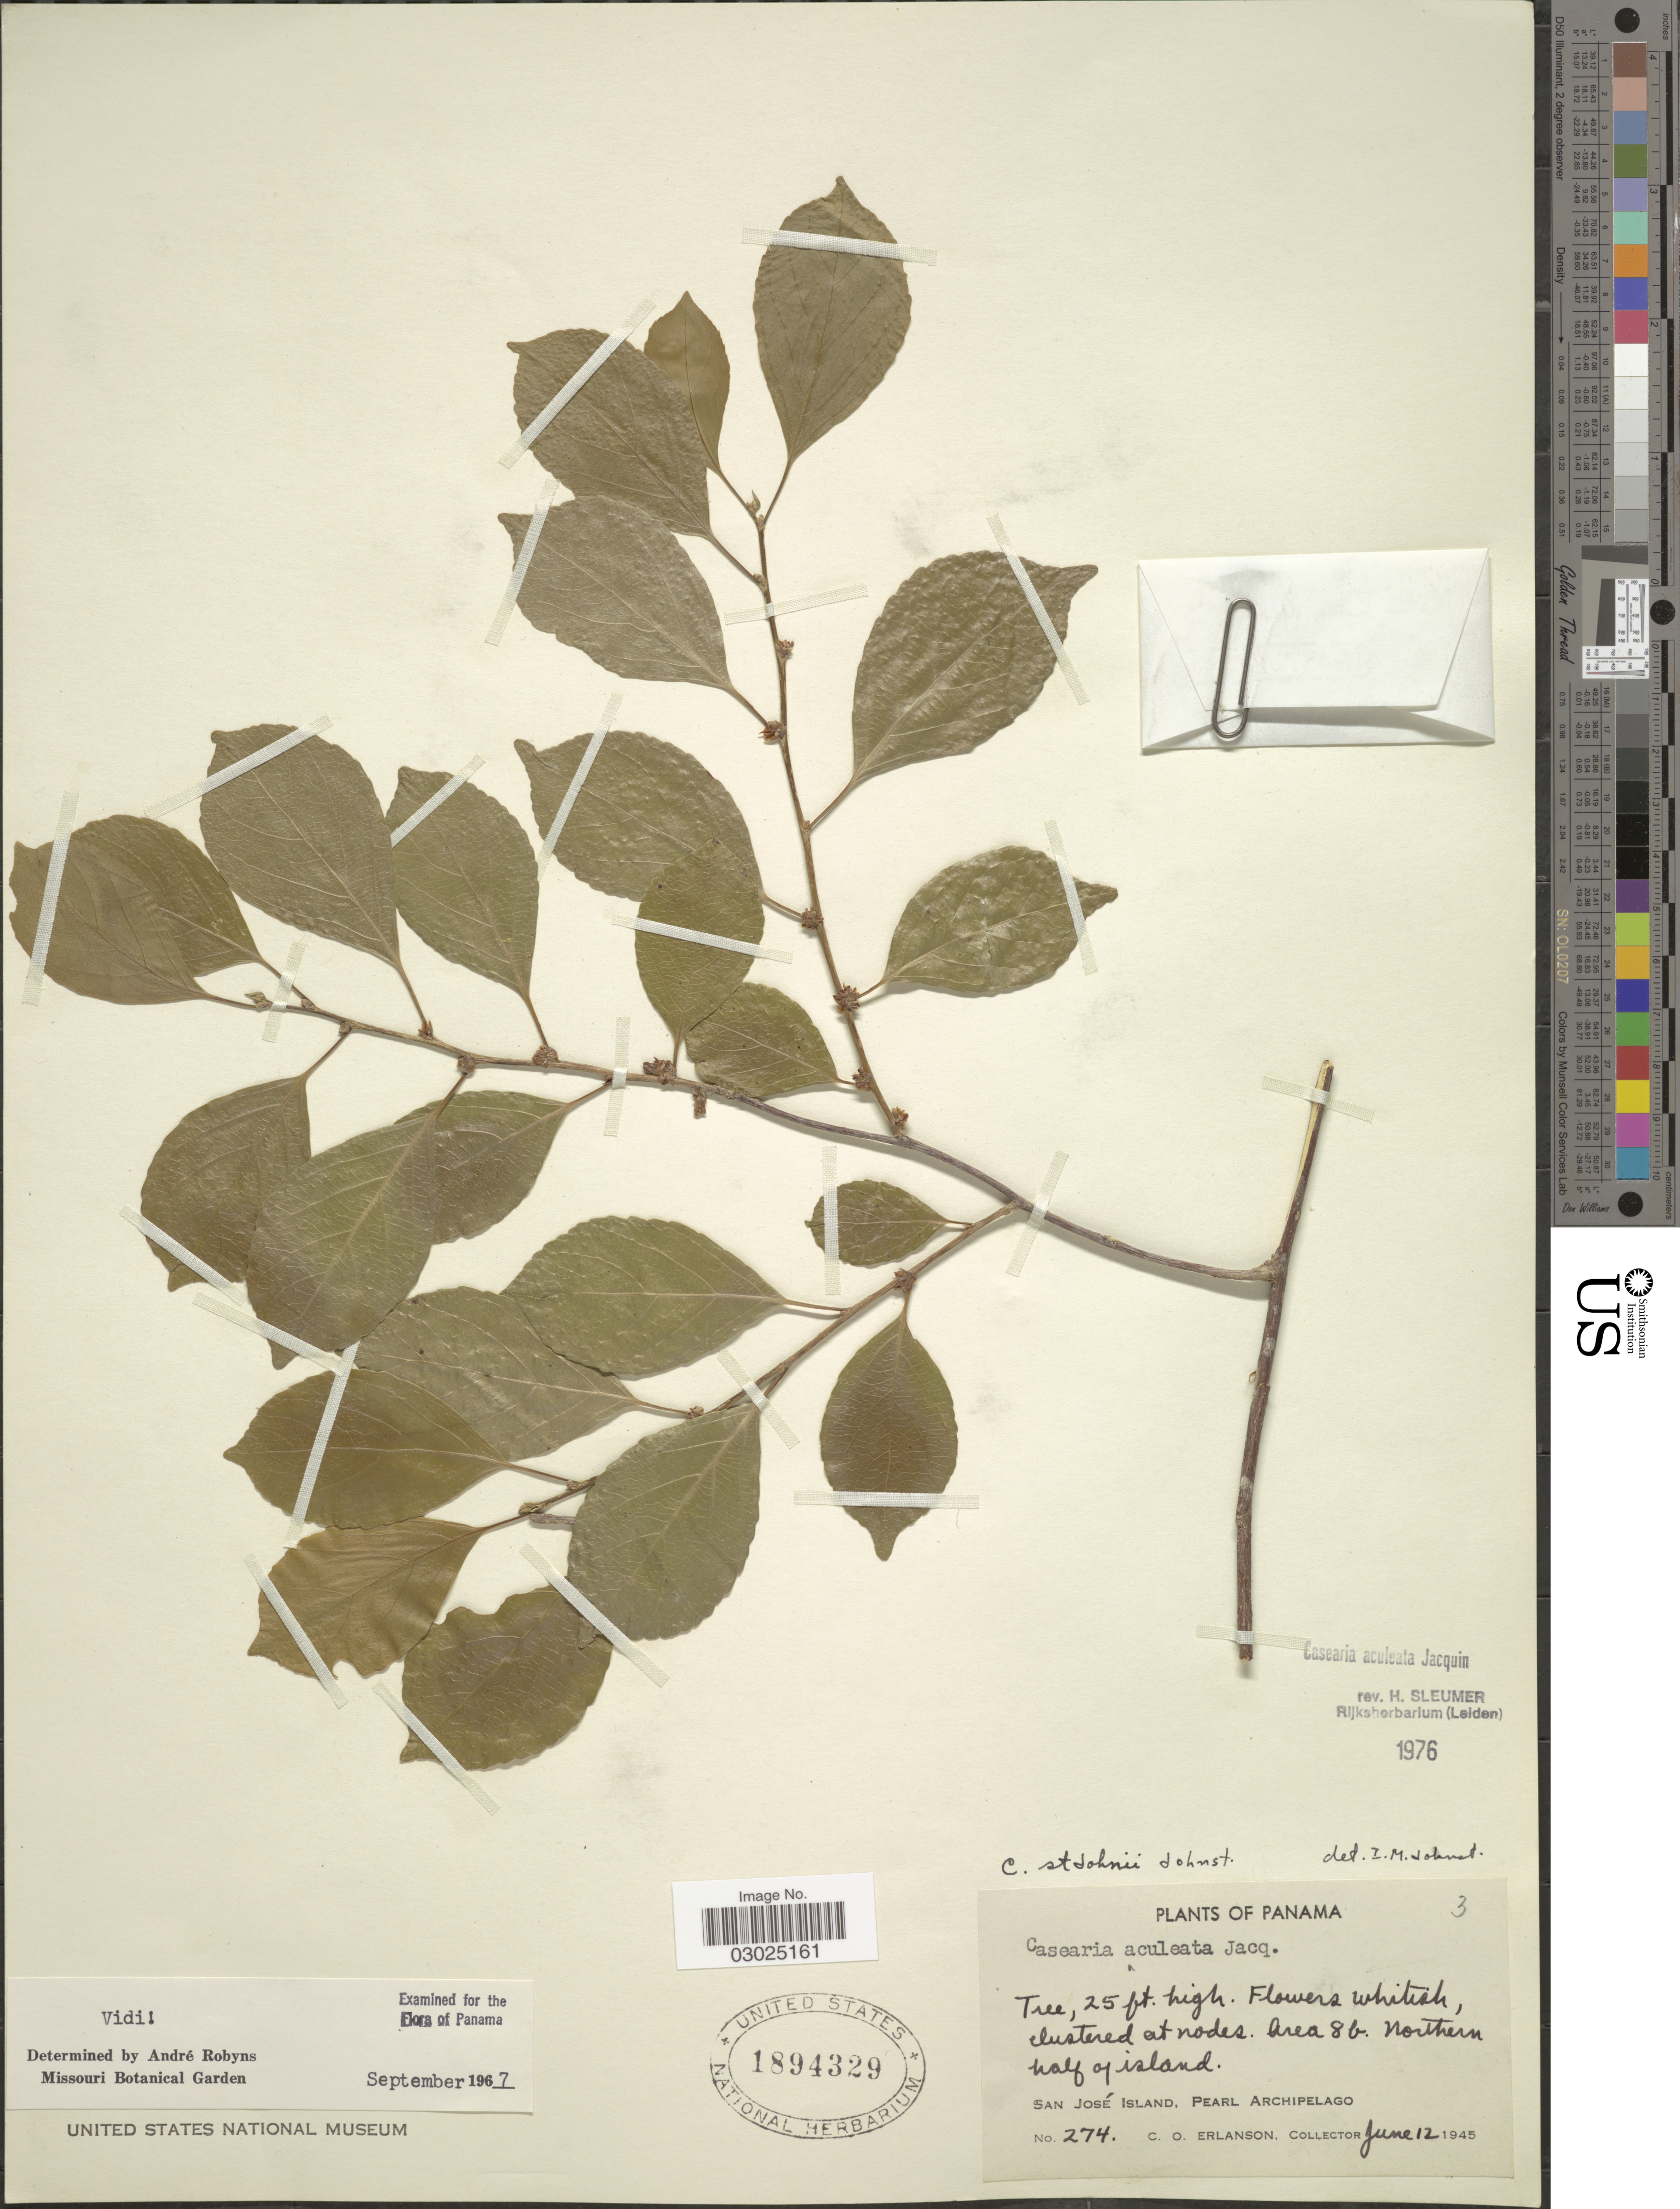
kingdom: Plantae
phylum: Tracheophyta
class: Magnoliopsida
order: Malpighiales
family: Salicaceae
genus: Casearia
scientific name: Casearia aculeata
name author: Jacq.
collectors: C. O. Erlanson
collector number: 274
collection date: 1945-06-12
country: Panama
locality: Northern half of island. San José Island, Pearl Archipelago.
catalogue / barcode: US 1894329